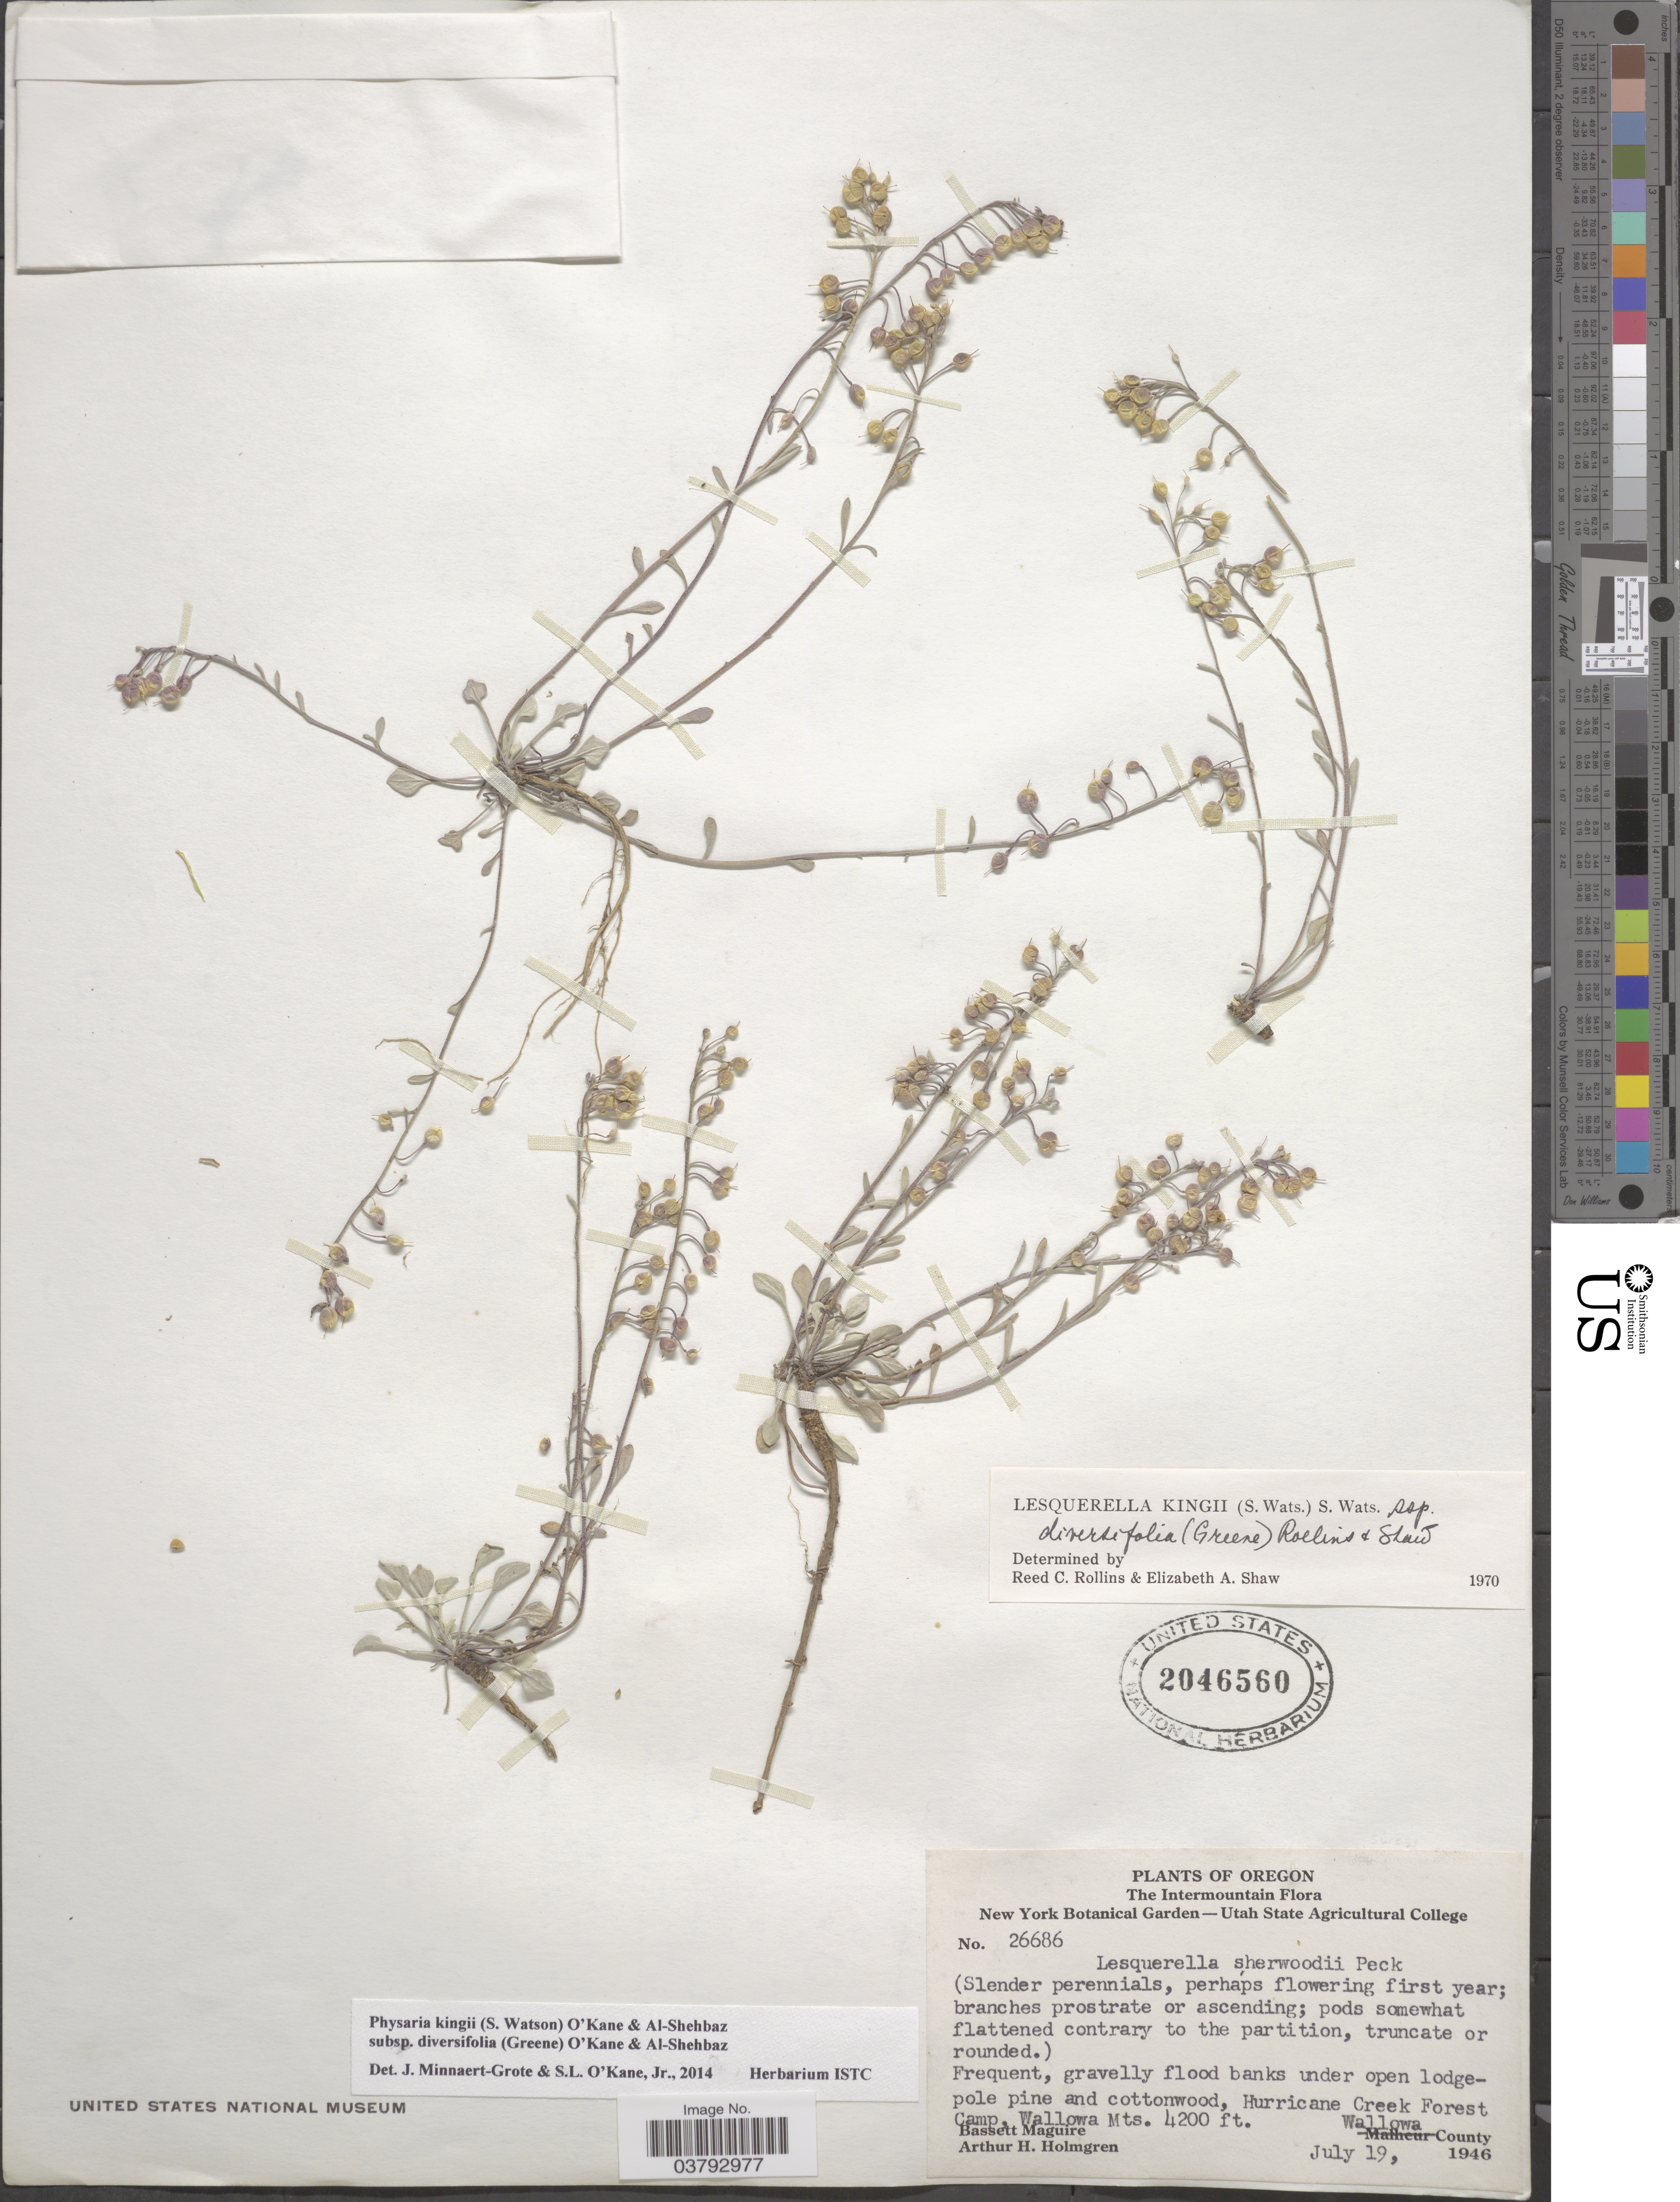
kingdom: Plantae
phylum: Tracheophyta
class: Magnoliopsida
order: Brassicales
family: Brassicaceae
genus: Physaria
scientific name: Physaria kingii subsp. diversifolia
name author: (Greene) O'Kane & Al-Shehbaz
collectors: B. Maguire & A. H. Holmgren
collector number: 26686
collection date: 1946-07-19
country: United States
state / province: Oregon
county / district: Wallowa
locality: The Intermountain. Hurricane Creek Forest Camp, Wallowa Mts. Wallowa County.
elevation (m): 1280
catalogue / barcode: US 2046560